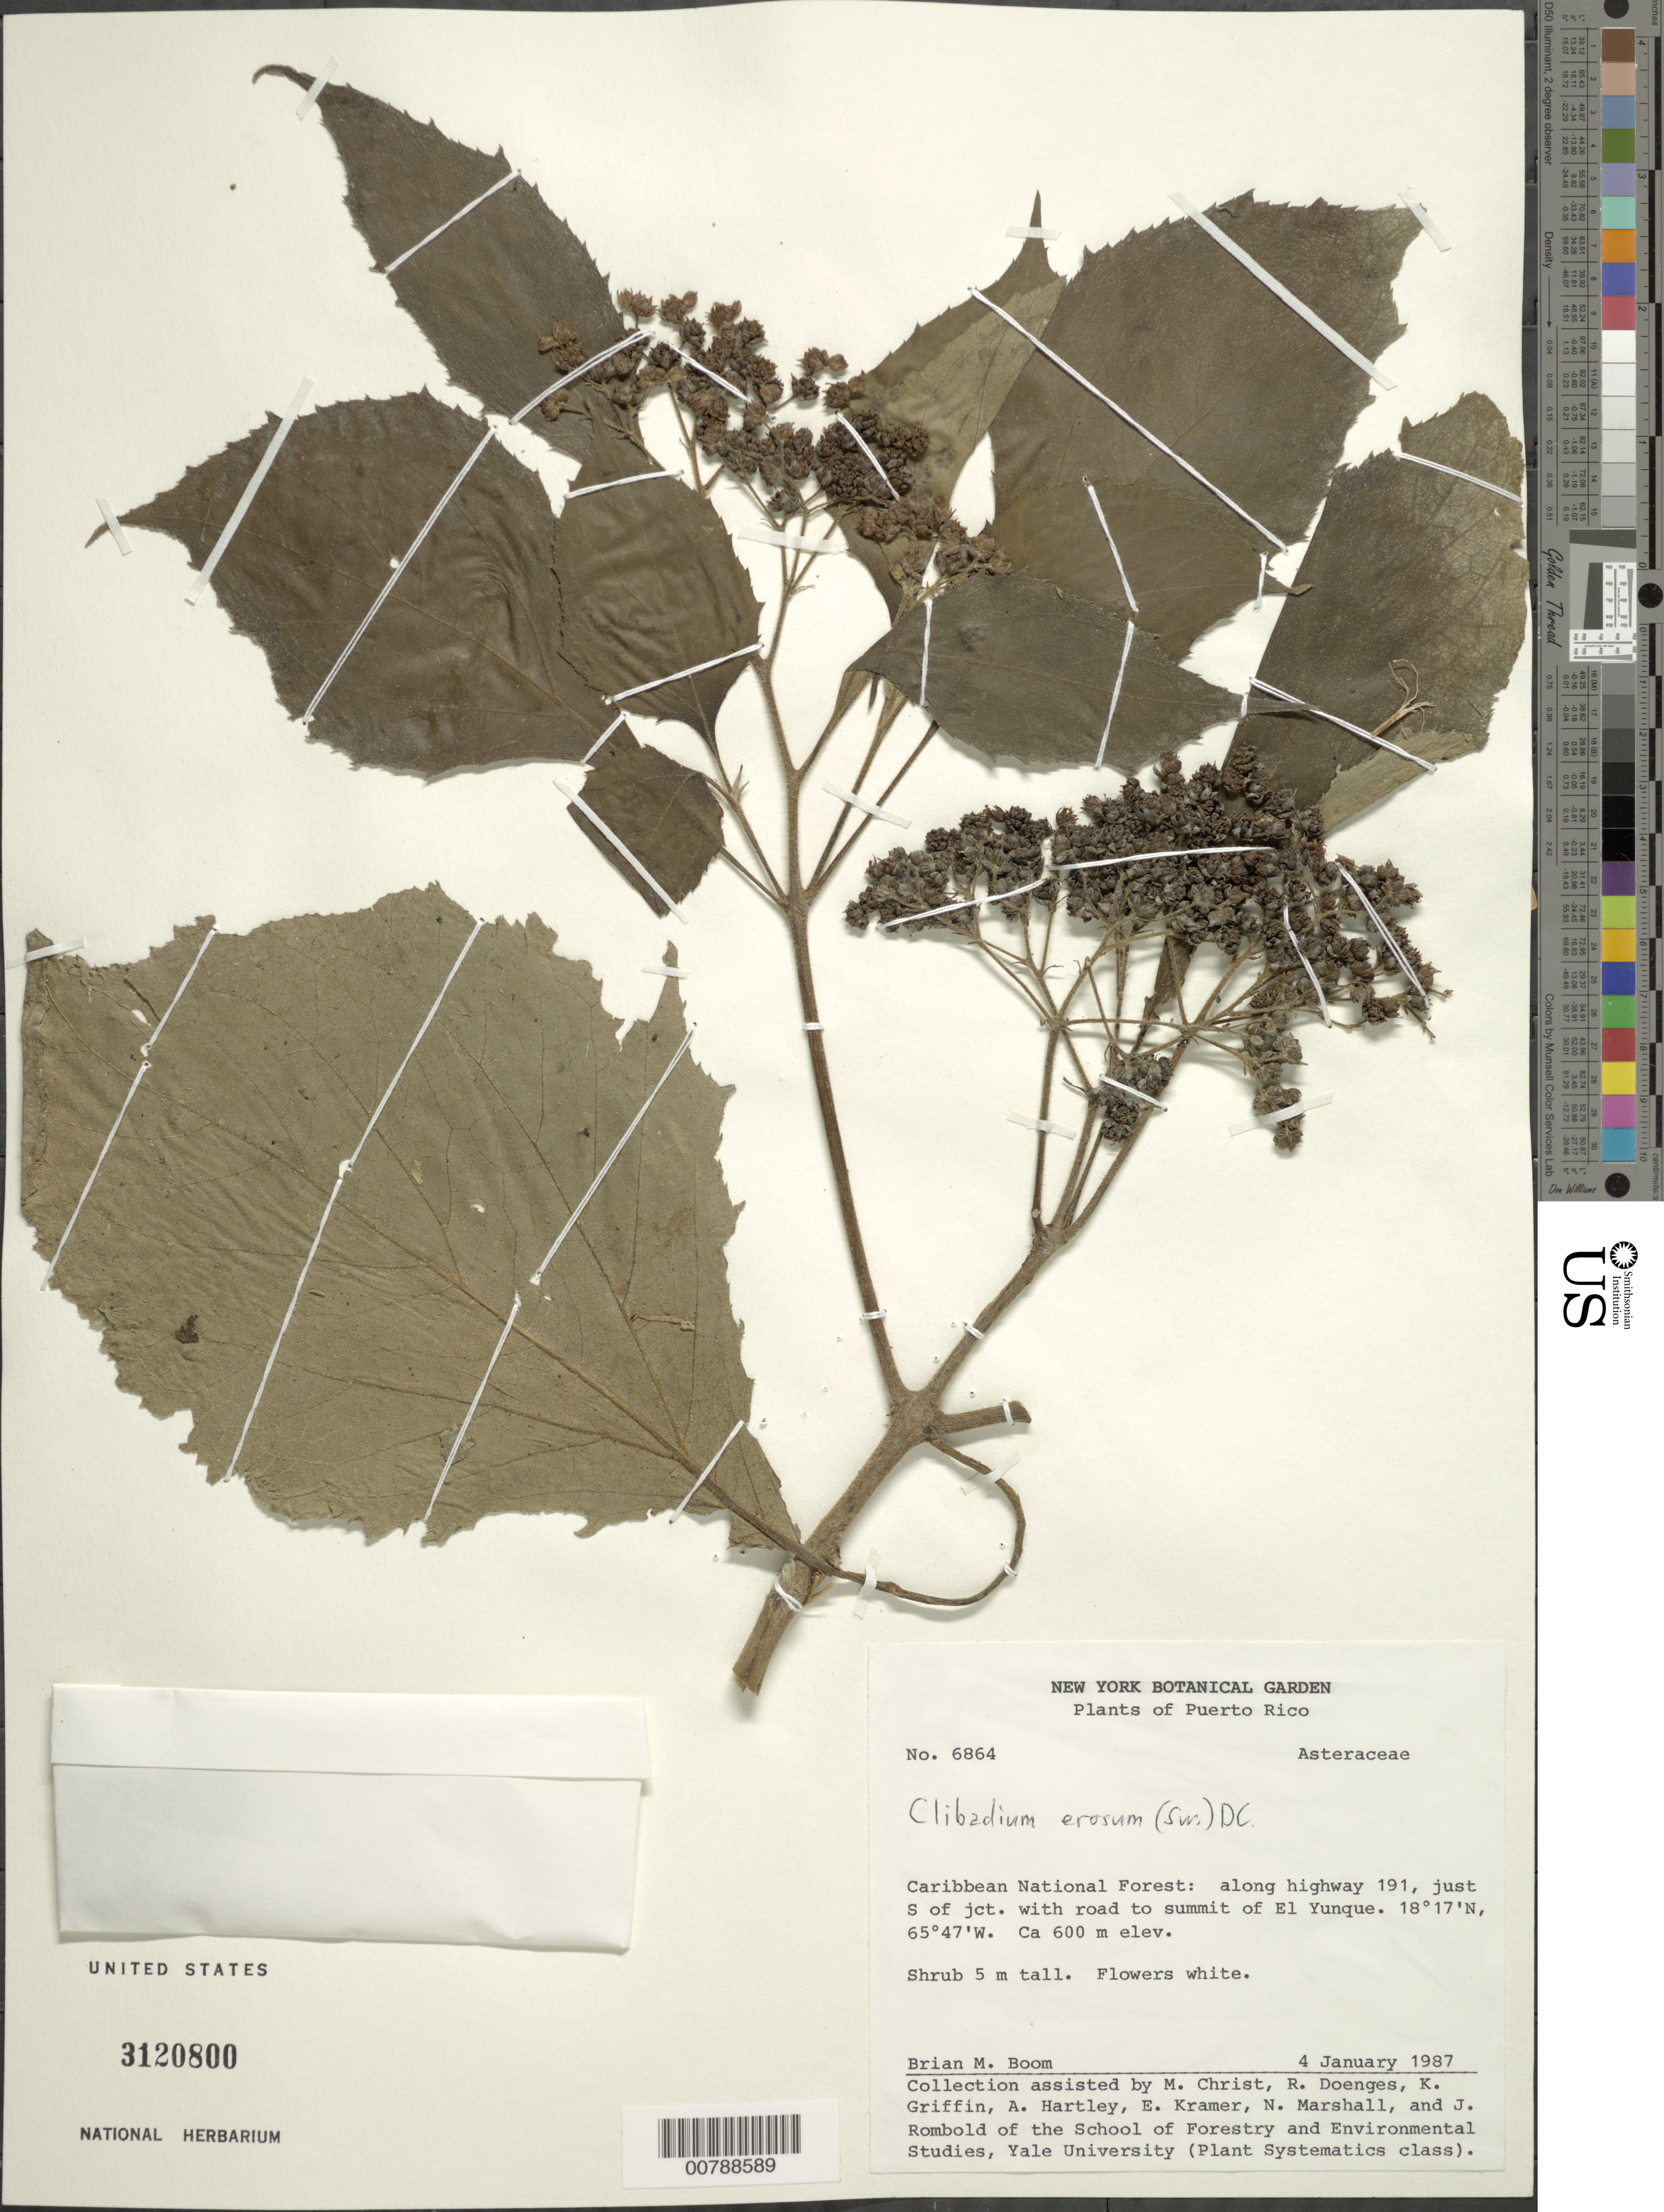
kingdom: Plantae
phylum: Tracheophyta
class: Magnoliopsida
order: Asterales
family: Asteraceae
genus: Clibadium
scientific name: Clibadium erosum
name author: (Sw.) DC.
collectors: B. M. Boom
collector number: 6864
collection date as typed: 04 Jan 1987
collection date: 1987-01-04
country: Puerto Rico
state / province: Río Grande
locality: Caribbean National Forest: along highway 191, just south of junction with road to summit of El Yunque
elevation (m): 600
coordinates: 18.28333333, -65.78333333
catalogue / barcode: US 3120800